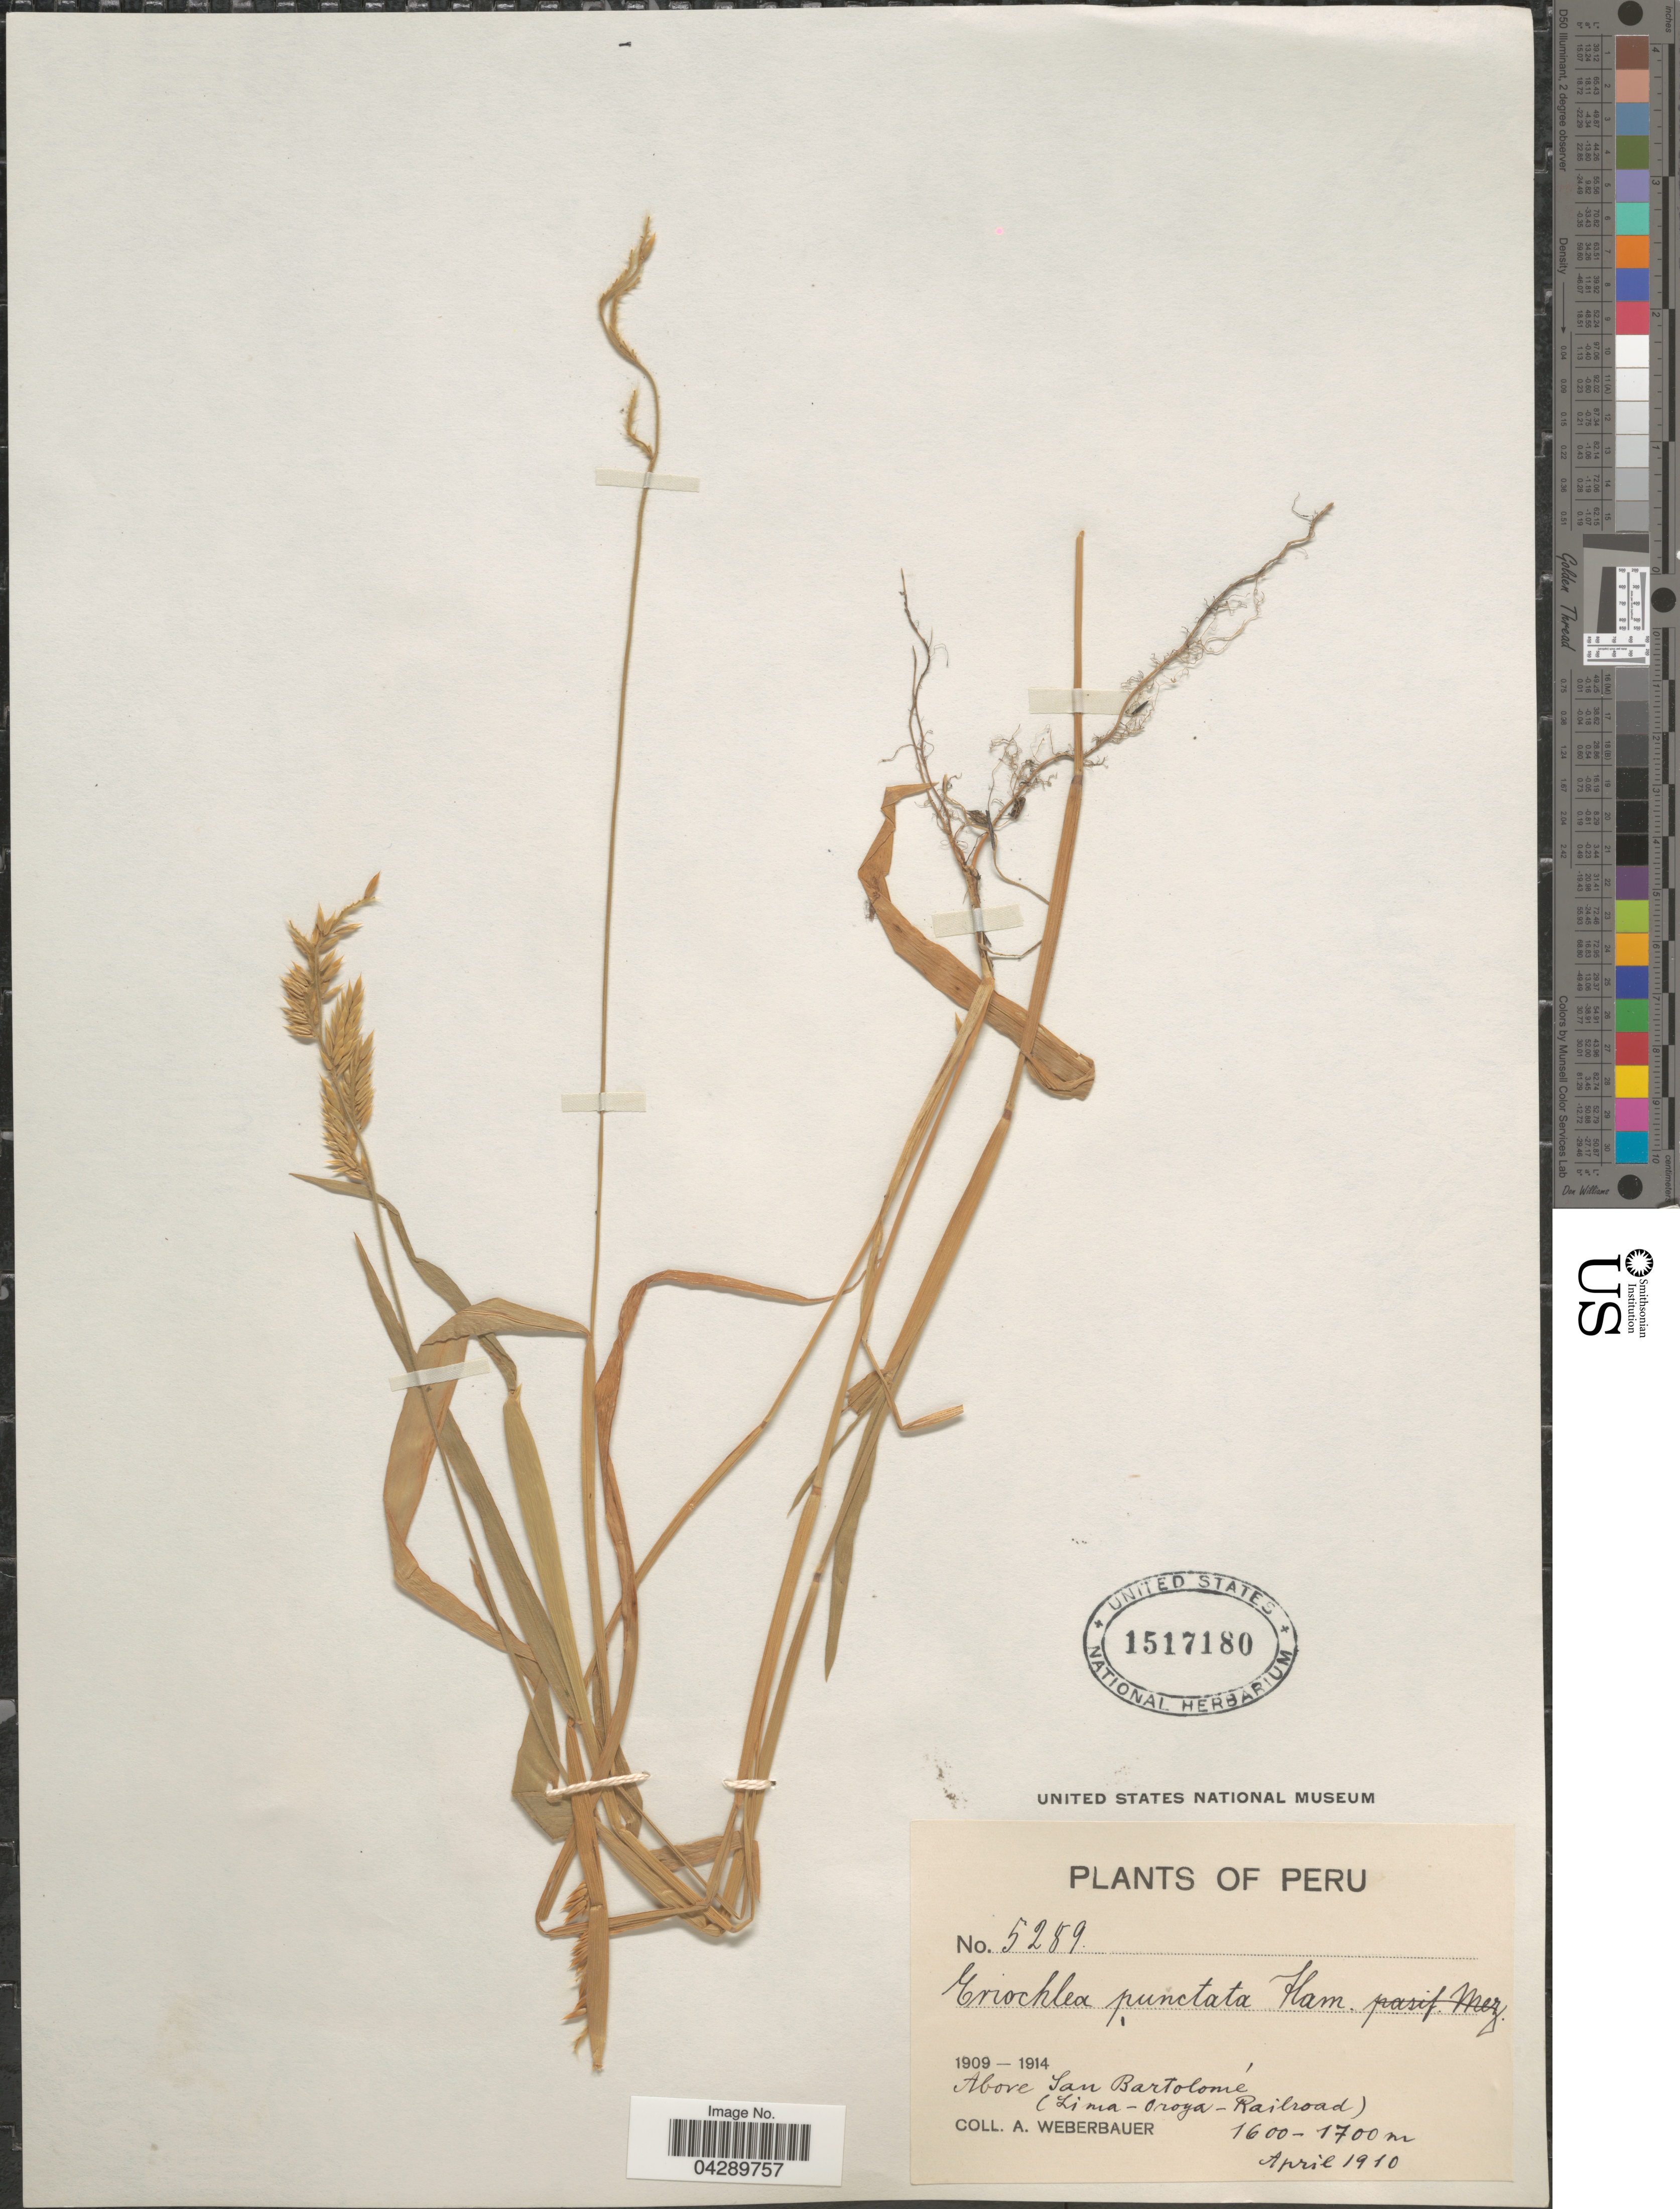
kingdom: Plantae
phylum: Tracheophyta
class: Liliopsida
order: Poales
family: Poaceae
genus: Eriochloa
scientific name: Eriochloa punctata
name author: (L.) Desv. ex Ham.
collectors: A. Weberbauer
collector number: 5289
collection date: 1910-04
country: Peru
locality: Above San Bartolomé. (Lima-Oroya-Railroad).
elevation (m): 1600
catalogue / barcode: US 1517180